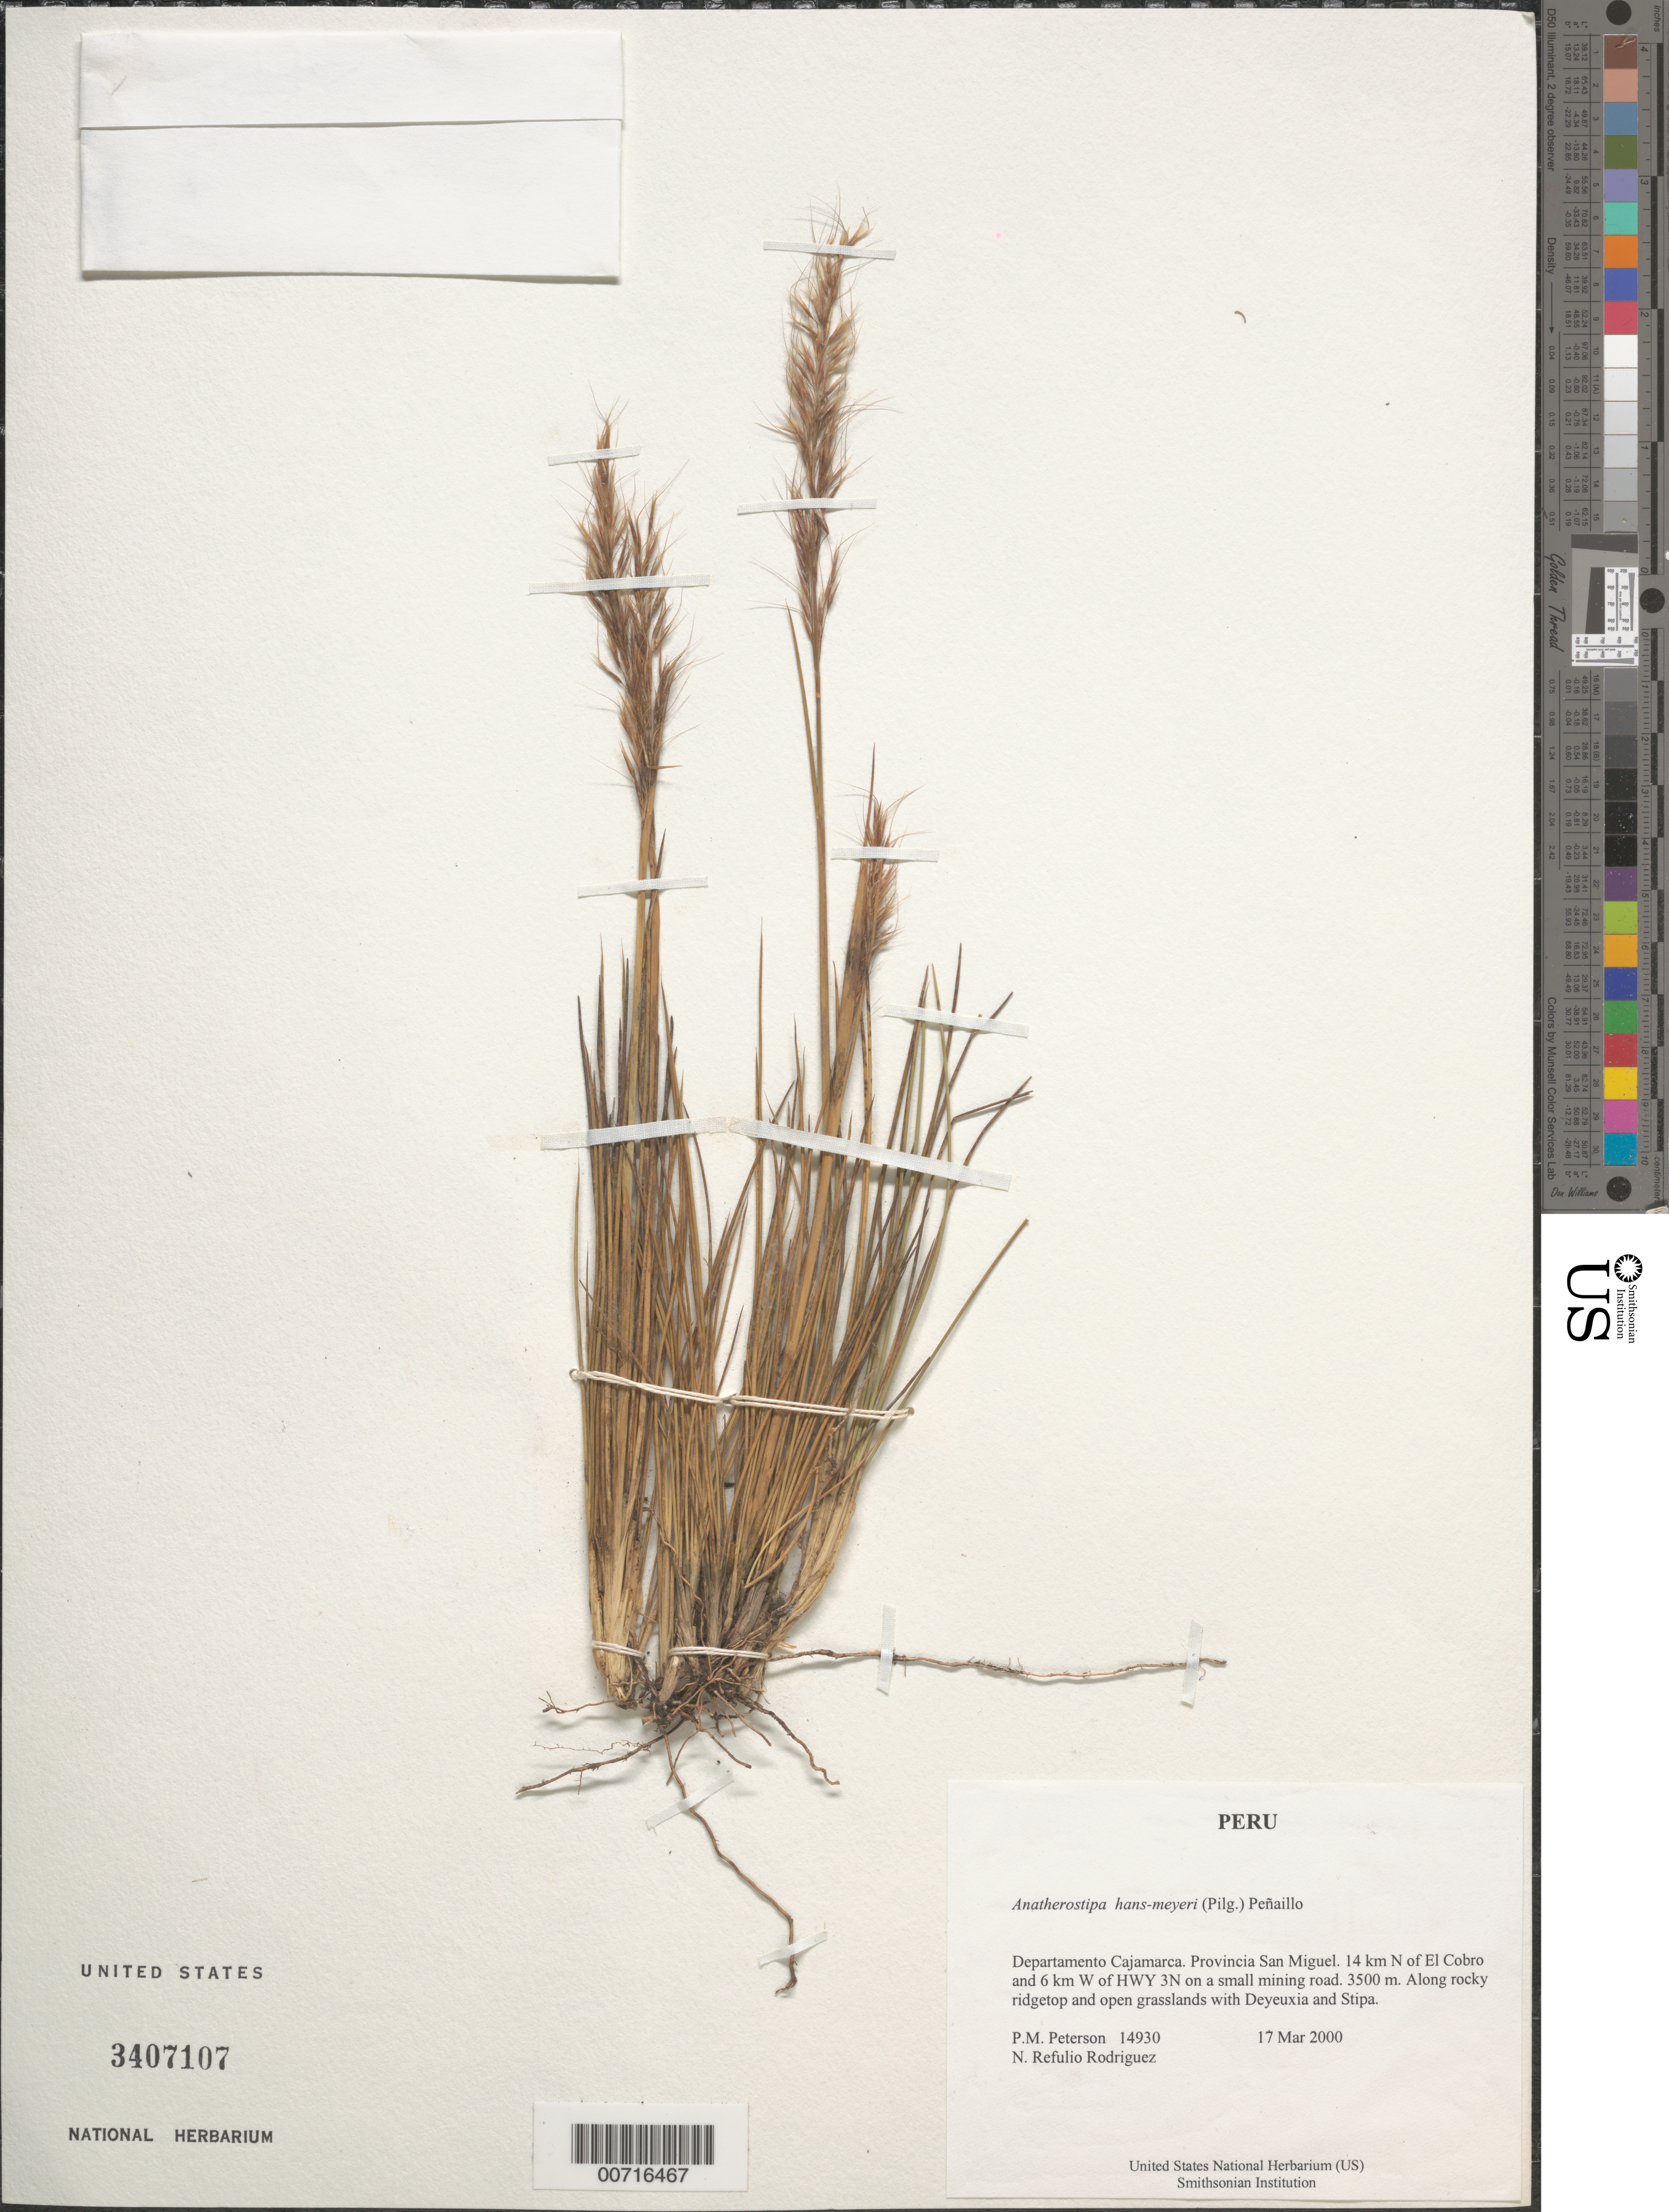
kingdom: Plantae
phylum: Tracheophyta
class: Liliopsida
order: Poales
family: Poaceae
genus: Anatherostipa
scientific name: Anatherostipa hans-meyeri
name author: (Pilg.) Peñailillo B.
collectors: P. M. Peterson & N. Refulio-Rodríguez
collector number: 14930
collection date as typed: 17 Mar 2000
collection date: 2000-03-17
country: Peru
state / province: Cajamarca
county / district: San Miguel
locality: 14 km N of El Cobro and 6 km W of HWY 3N on a small mining road.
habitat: Along rocky ridgetop and open grasslands with Deyeuxia and Stipa.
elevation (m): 3500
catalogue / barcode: US 3407107